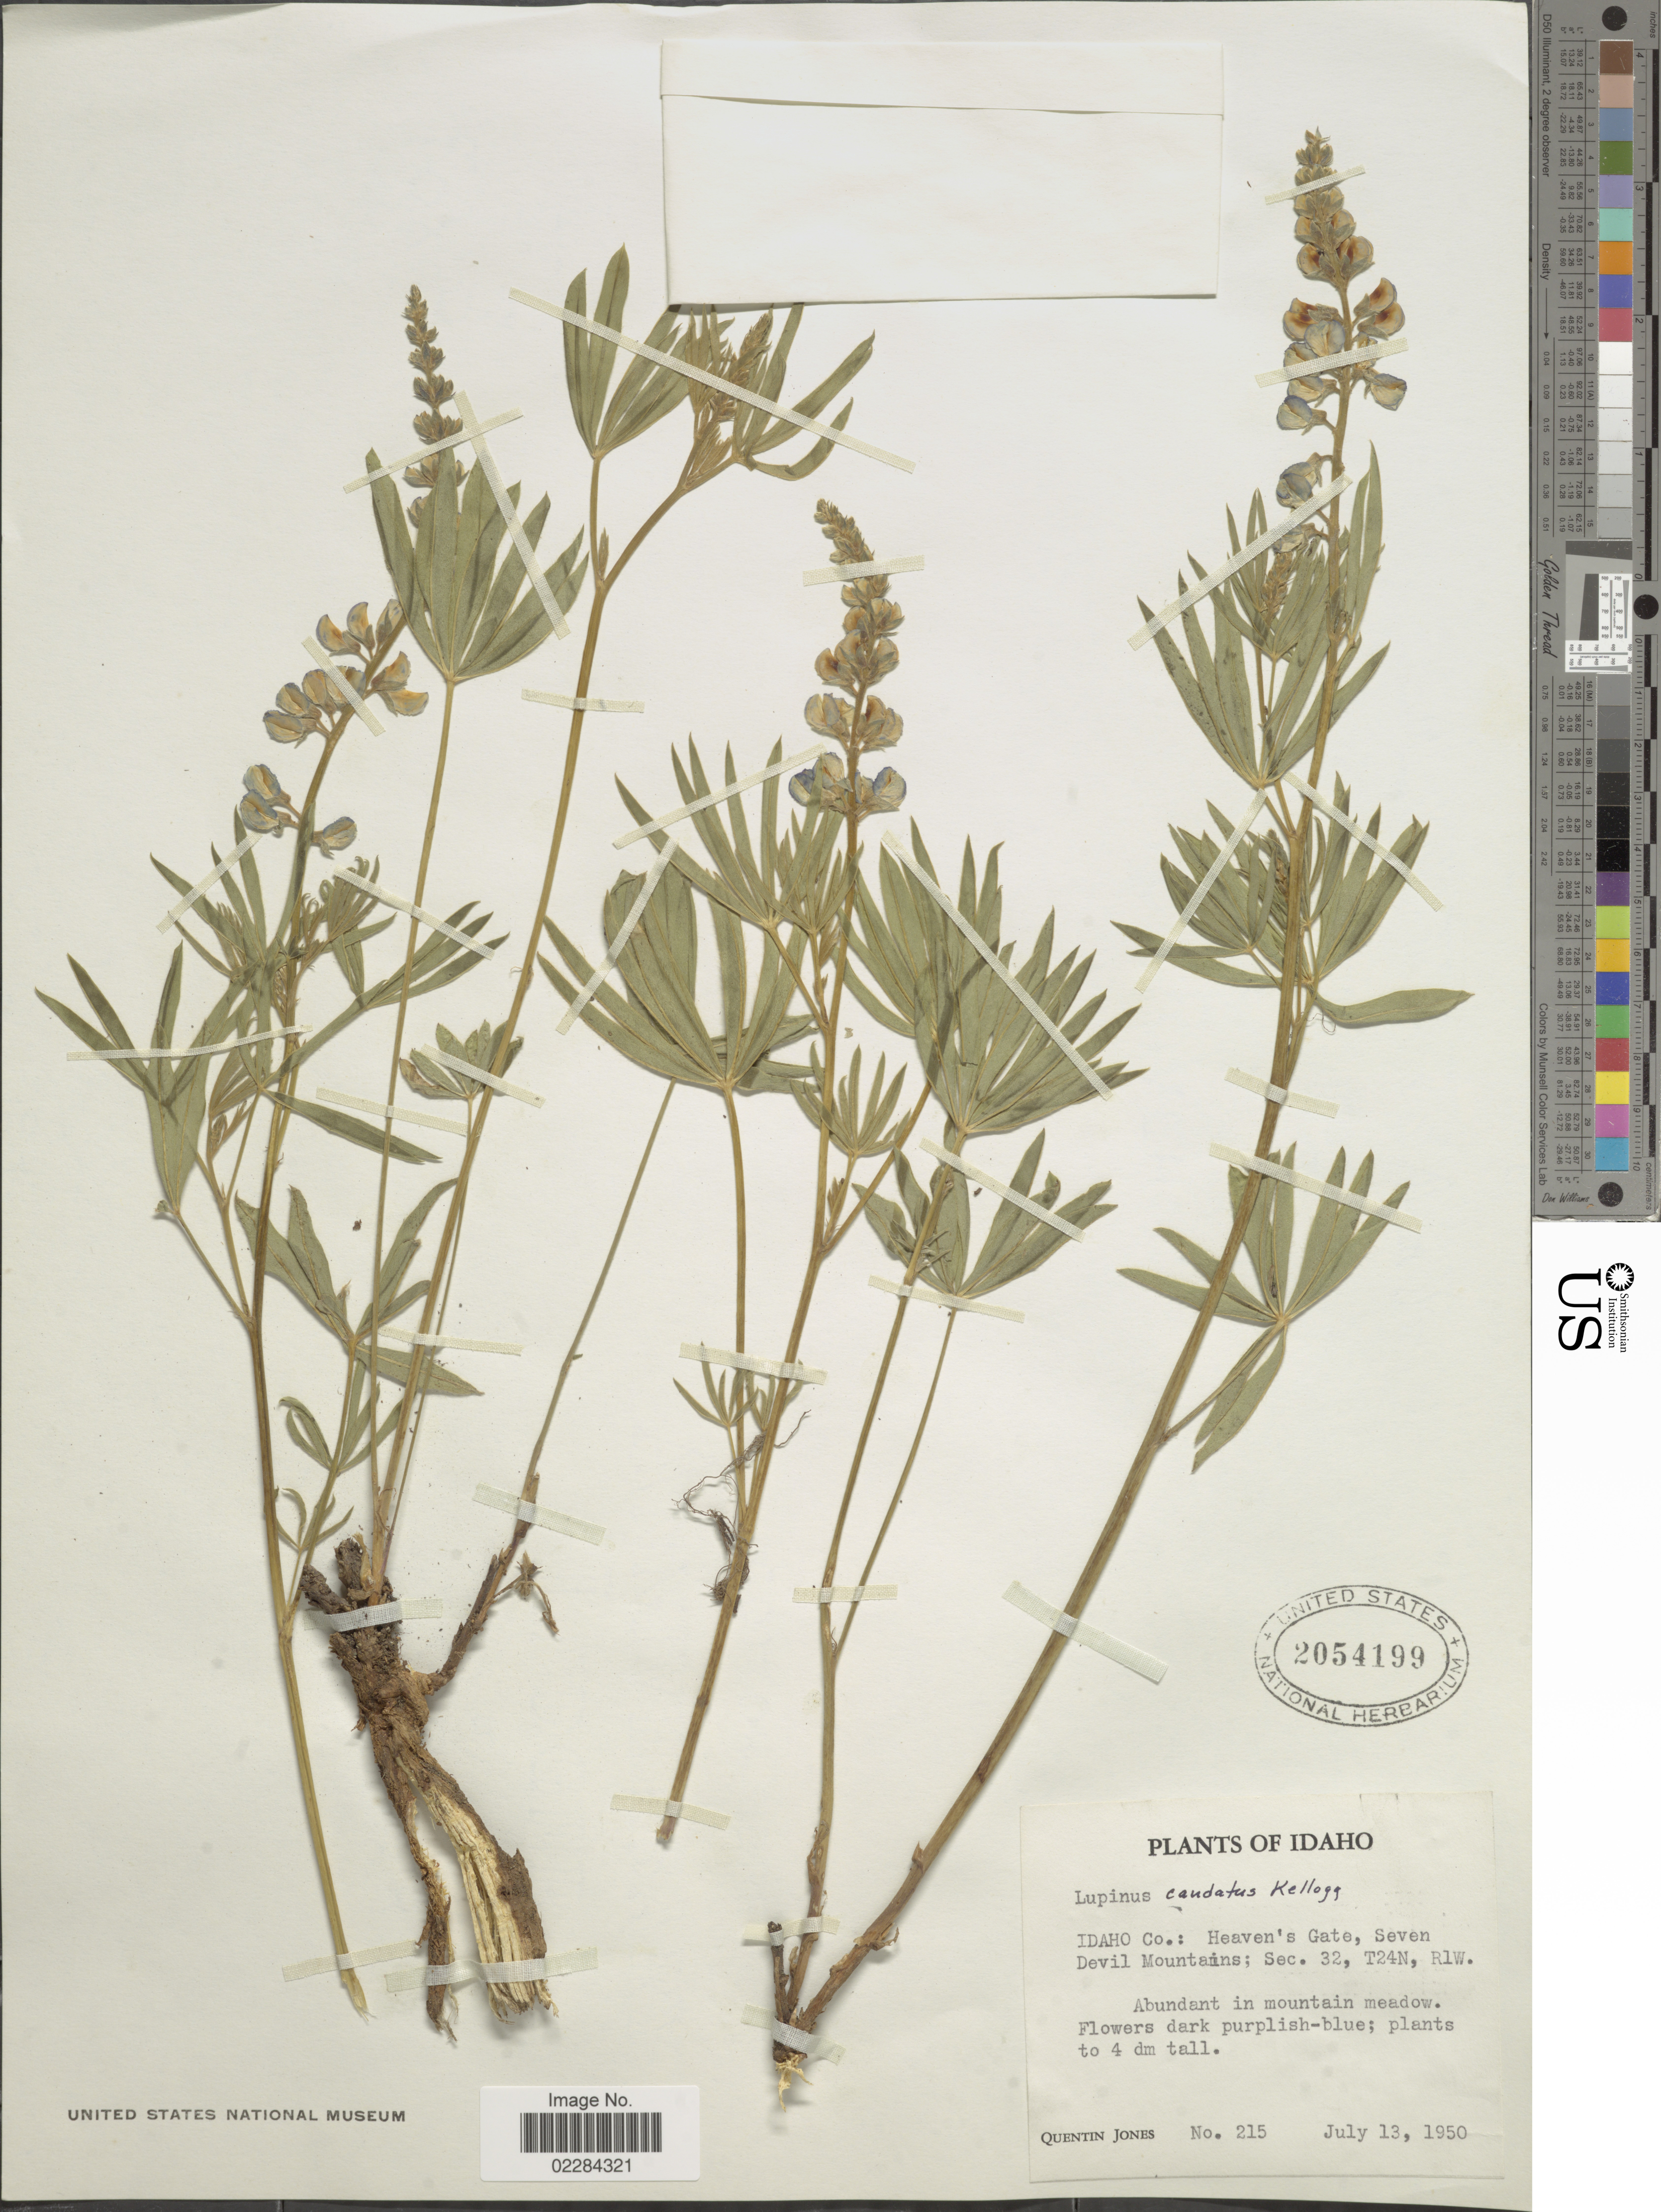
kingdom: Plantae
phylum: Tracheophyta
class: Magnoliopsida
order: Fabales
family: Fabaceae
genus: Lupinus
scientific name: Lupinus caudatus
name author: Kellogg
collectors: Q. Jones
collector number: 215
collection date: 1950-07-13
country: United States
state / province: Idaho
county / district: Idaho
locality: Heaven's Gate, Seven Devil Mountains; sec. 32, T24N, R1W.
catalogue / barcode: US 2054199